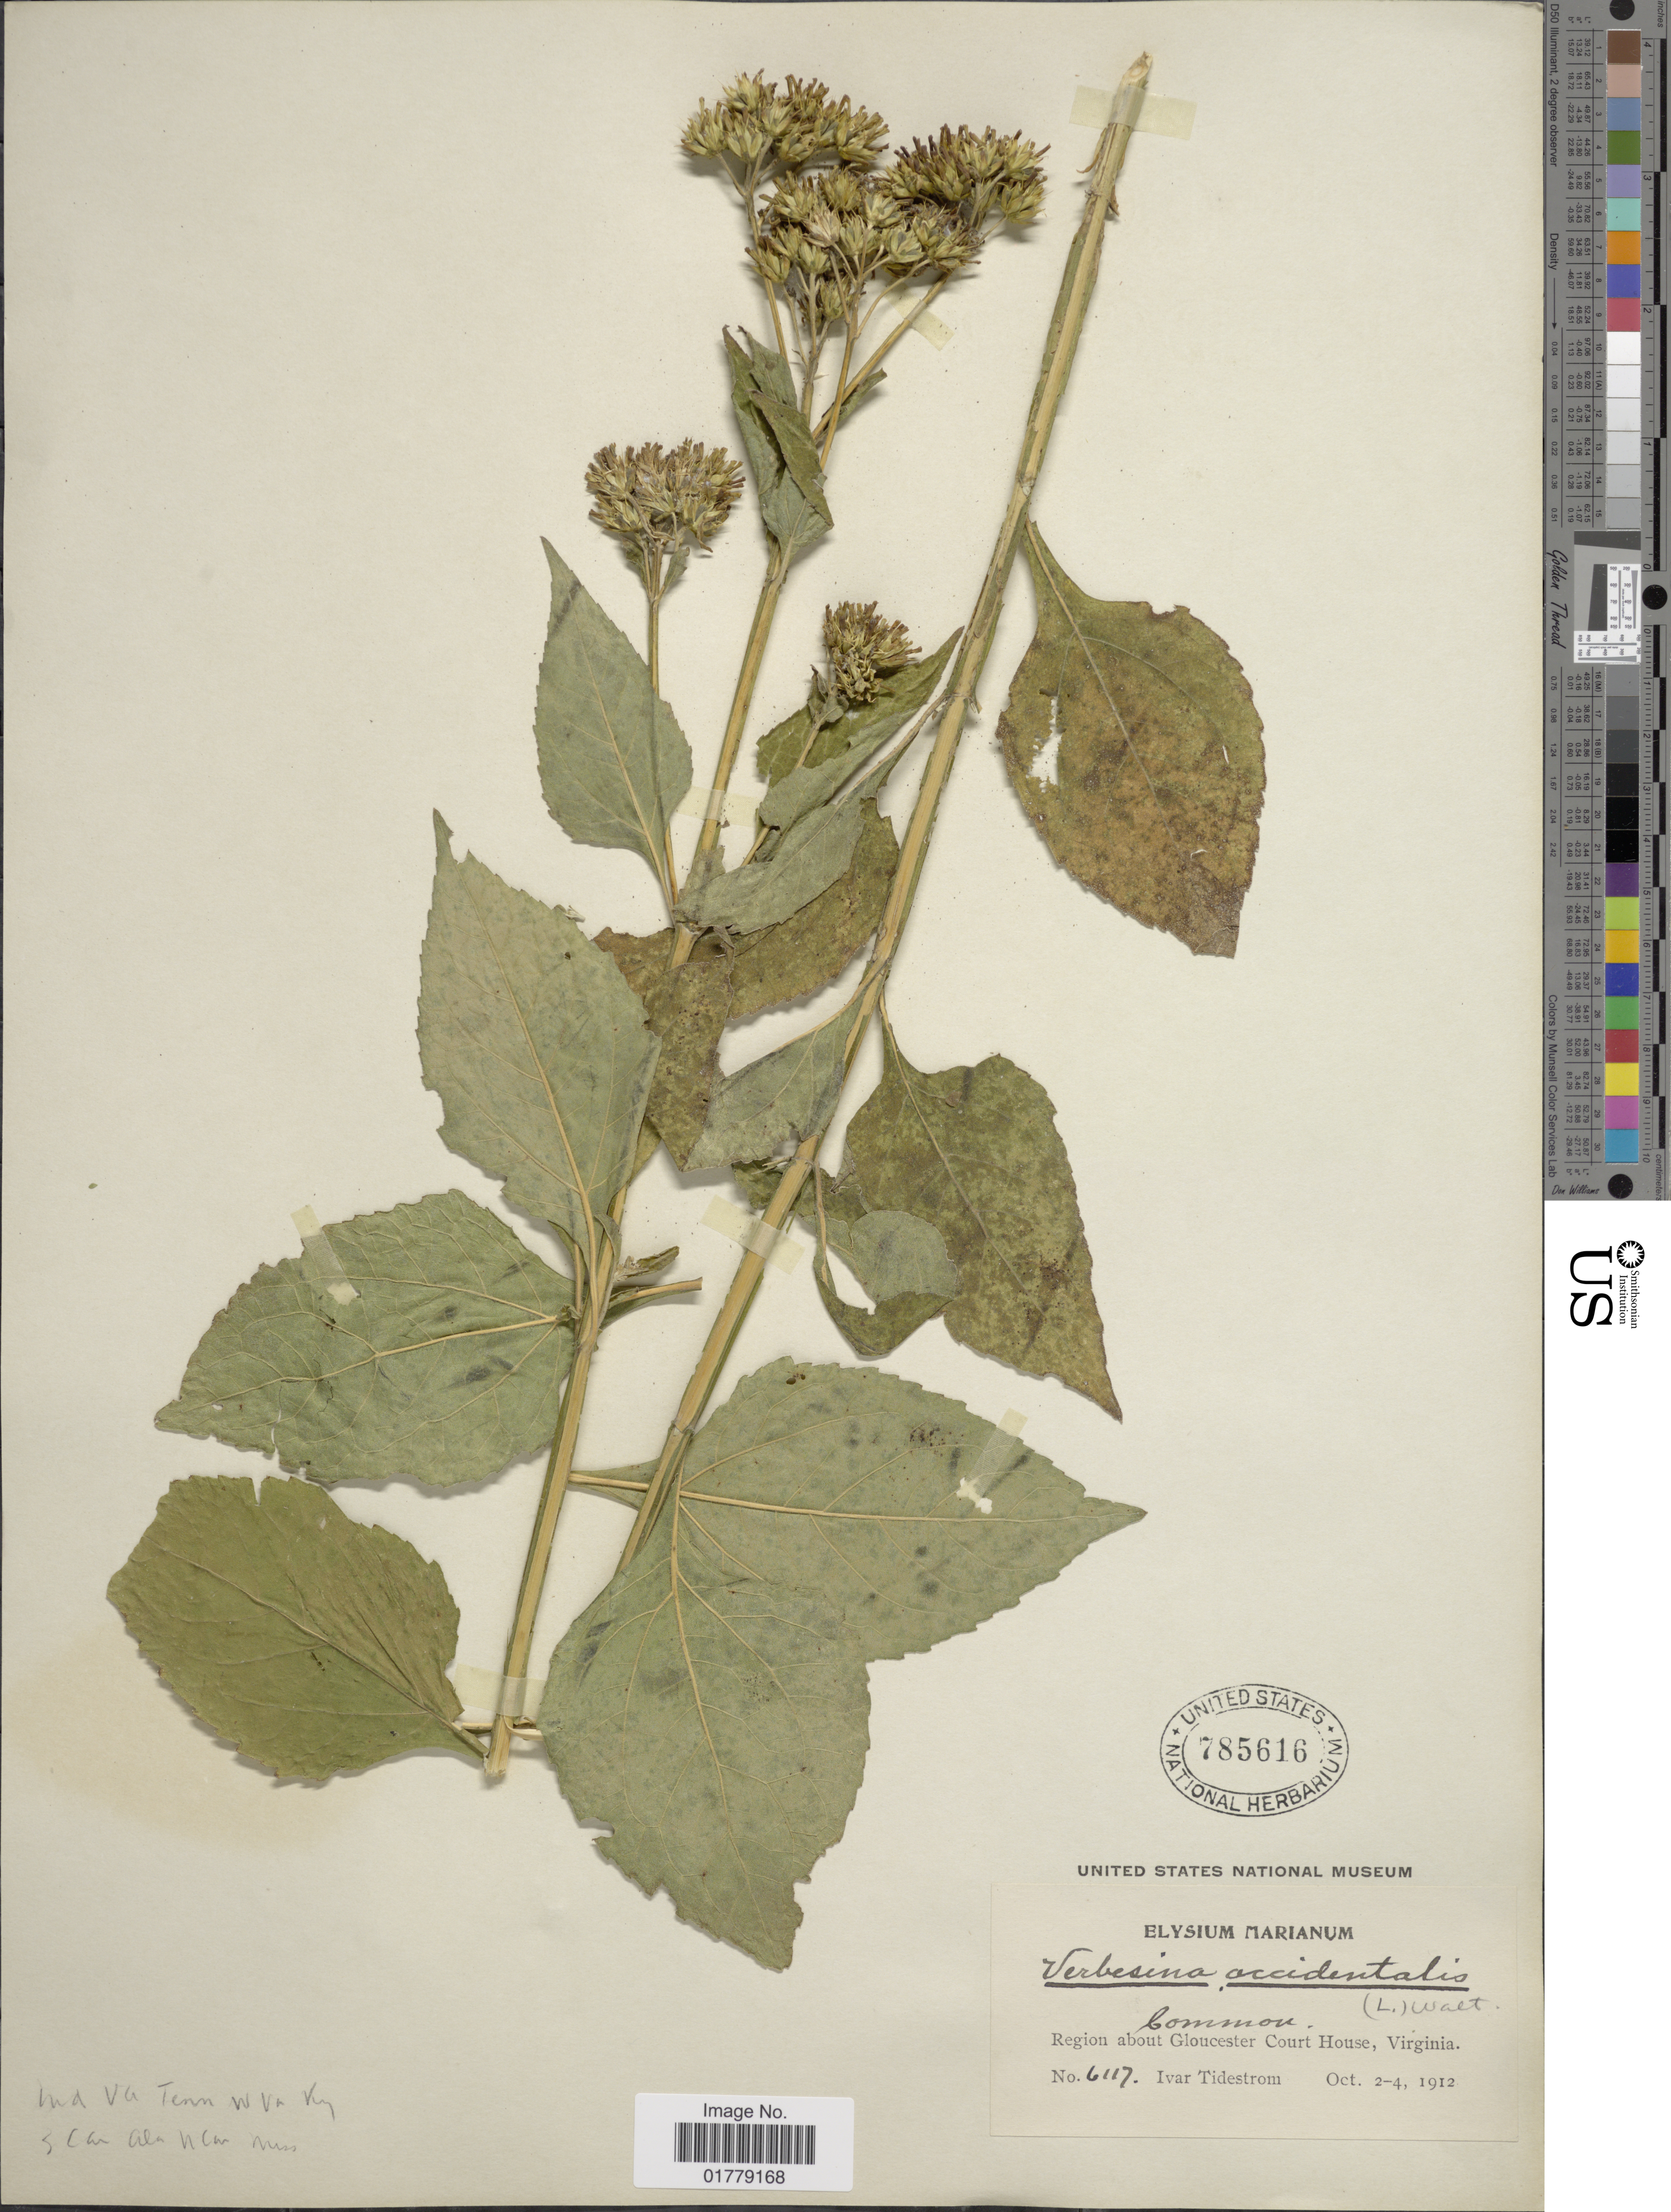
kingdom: Plantae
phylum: Tracheophyta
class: Magnoliopsida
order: Asterales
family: Asteraceae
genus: Verbesina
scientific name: Verbesina occidentalis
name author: (L.) Walter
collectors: I. F. Tidestrom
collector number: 6117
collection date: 1912-10-02/1912-10-04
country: United States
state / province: Virginia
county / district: Gloucester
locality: Region about Gloucester Court House, Virginia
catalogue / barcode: US 785616